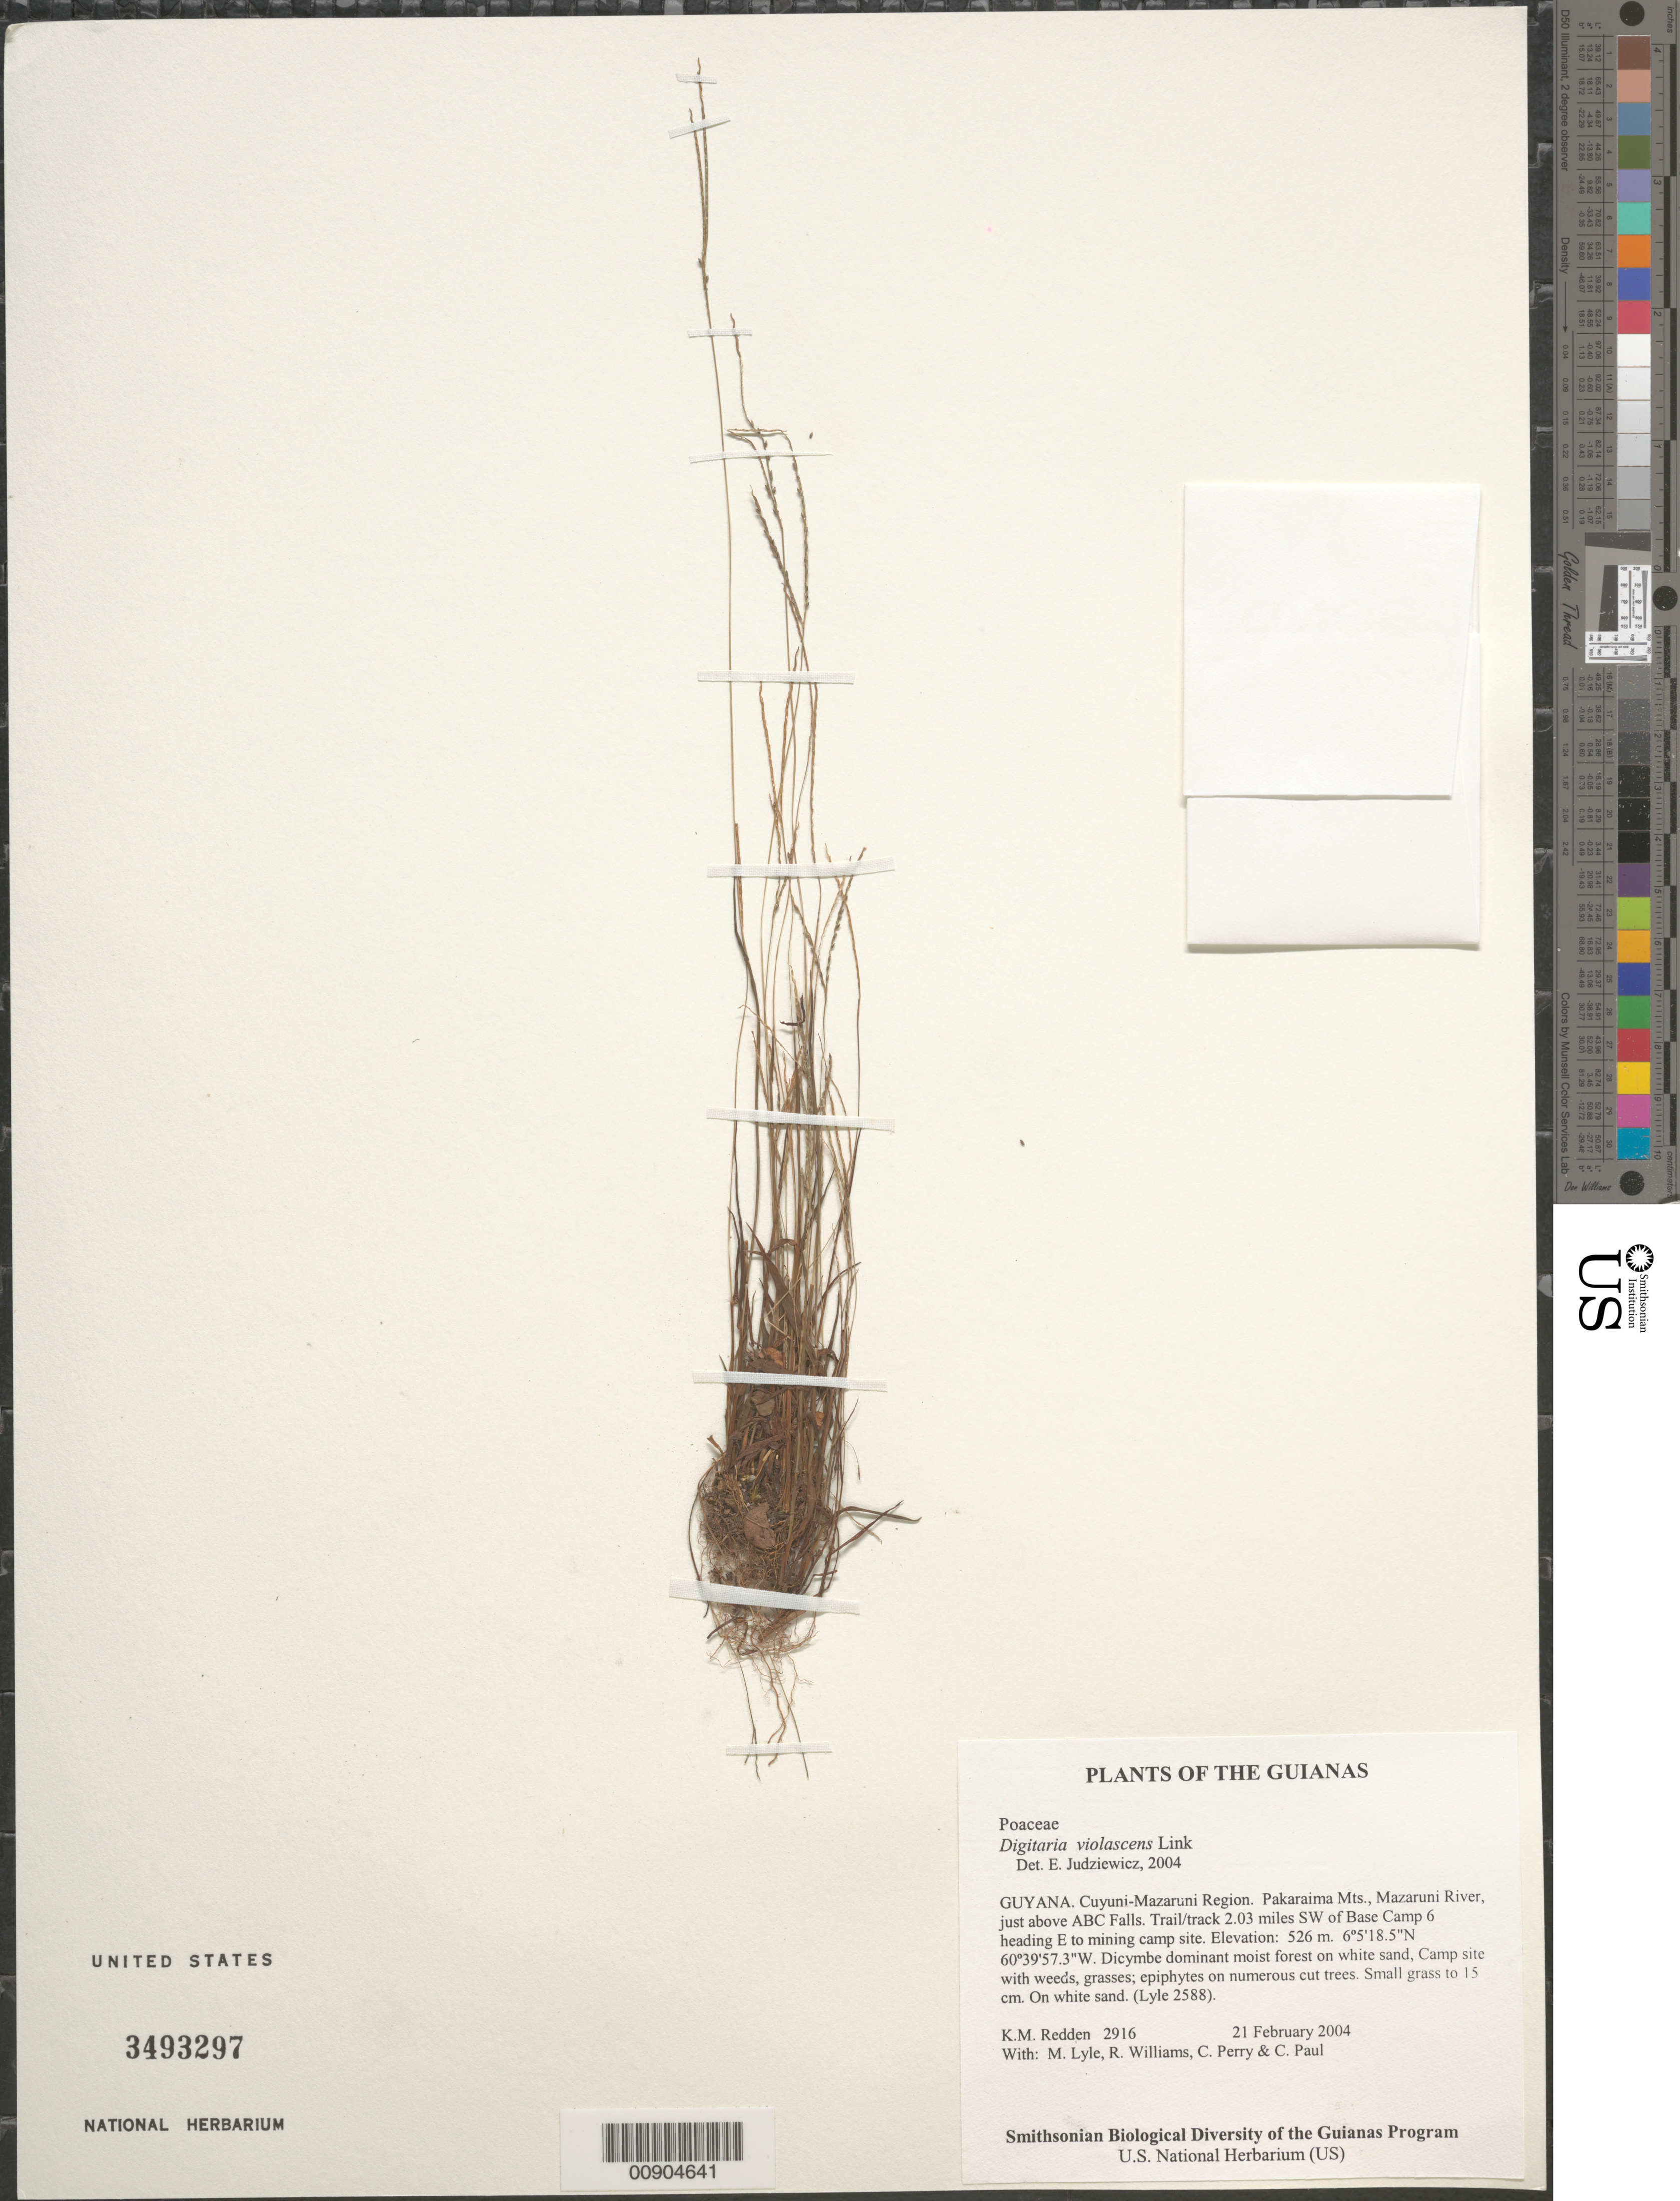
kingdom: Plantae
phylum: Tracheophyta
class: Liliopsida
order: Poales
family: Poaceae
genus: Digitaria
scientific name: Digitaria violascens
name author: Link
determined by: Judziewicz, E. J.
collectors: K. M. Redden, M. Lyle, R. Williams, C. Perry & C. Paul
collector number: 2916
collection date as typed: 21 February 2004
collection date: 2004-02-21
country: Guyana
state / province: Cuyuni-Mazaruni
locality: Pakaraima Mts., Mazaruni River, just above ABC Falls. Trail/track 2.03 miles SW of Base Camp 6 heading E to mining camp site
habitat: Dicymbe dominant moist forest on white sand. Camp site with weeds, grasses; epiphytes on numerous cut trees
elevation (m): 526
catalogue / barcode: US 3493297